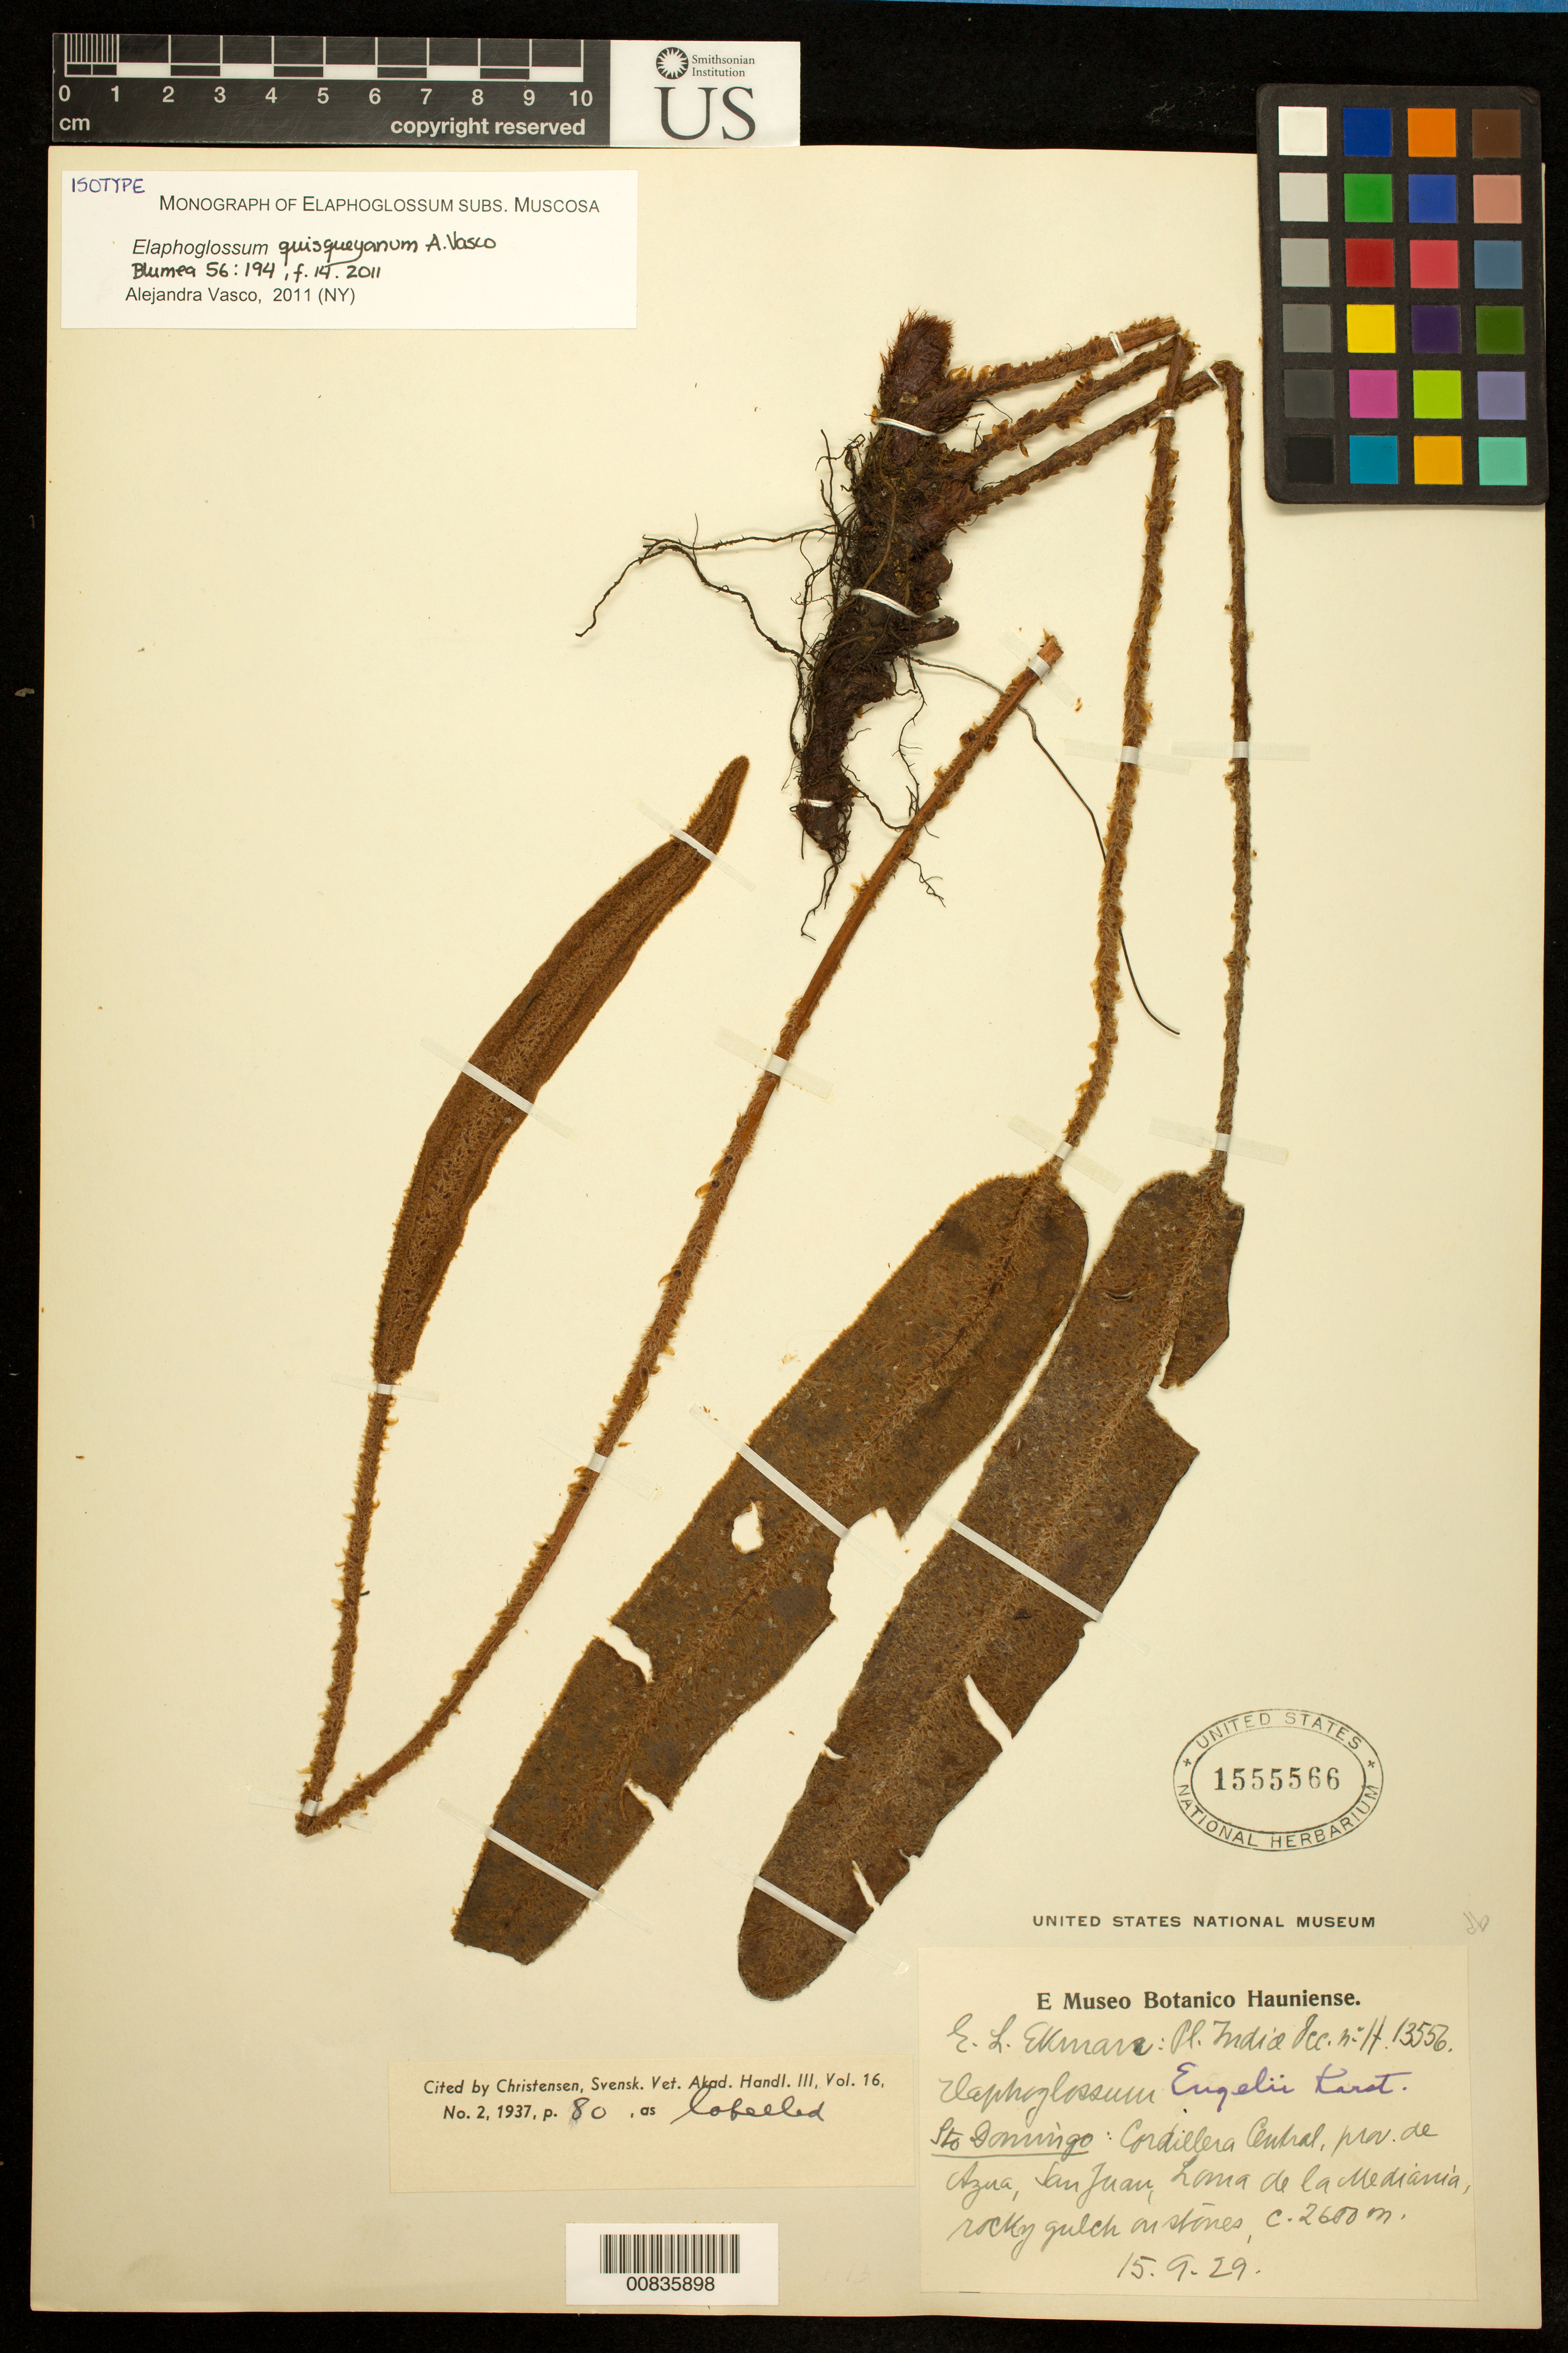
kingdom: Plantae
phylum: Tracheophyta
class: Polypodiopsida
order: Polypodiales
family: Dryopteridaceae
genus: Elaphoglossum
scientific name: Elaphoglossum quisquayanum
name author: A. Vasco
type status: Isotype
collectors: E. L. Ekman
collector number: H 13556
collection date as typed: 15 Sep 1929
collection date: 1929-09-15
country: Dominican Republic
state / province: Azua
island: Hispaniola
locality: Cordillera Central, Prov. de Azua, San Juan, Lomas de la Mediania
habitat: Rocky gulch, on stones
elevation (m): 2600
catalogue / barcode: US 1555566